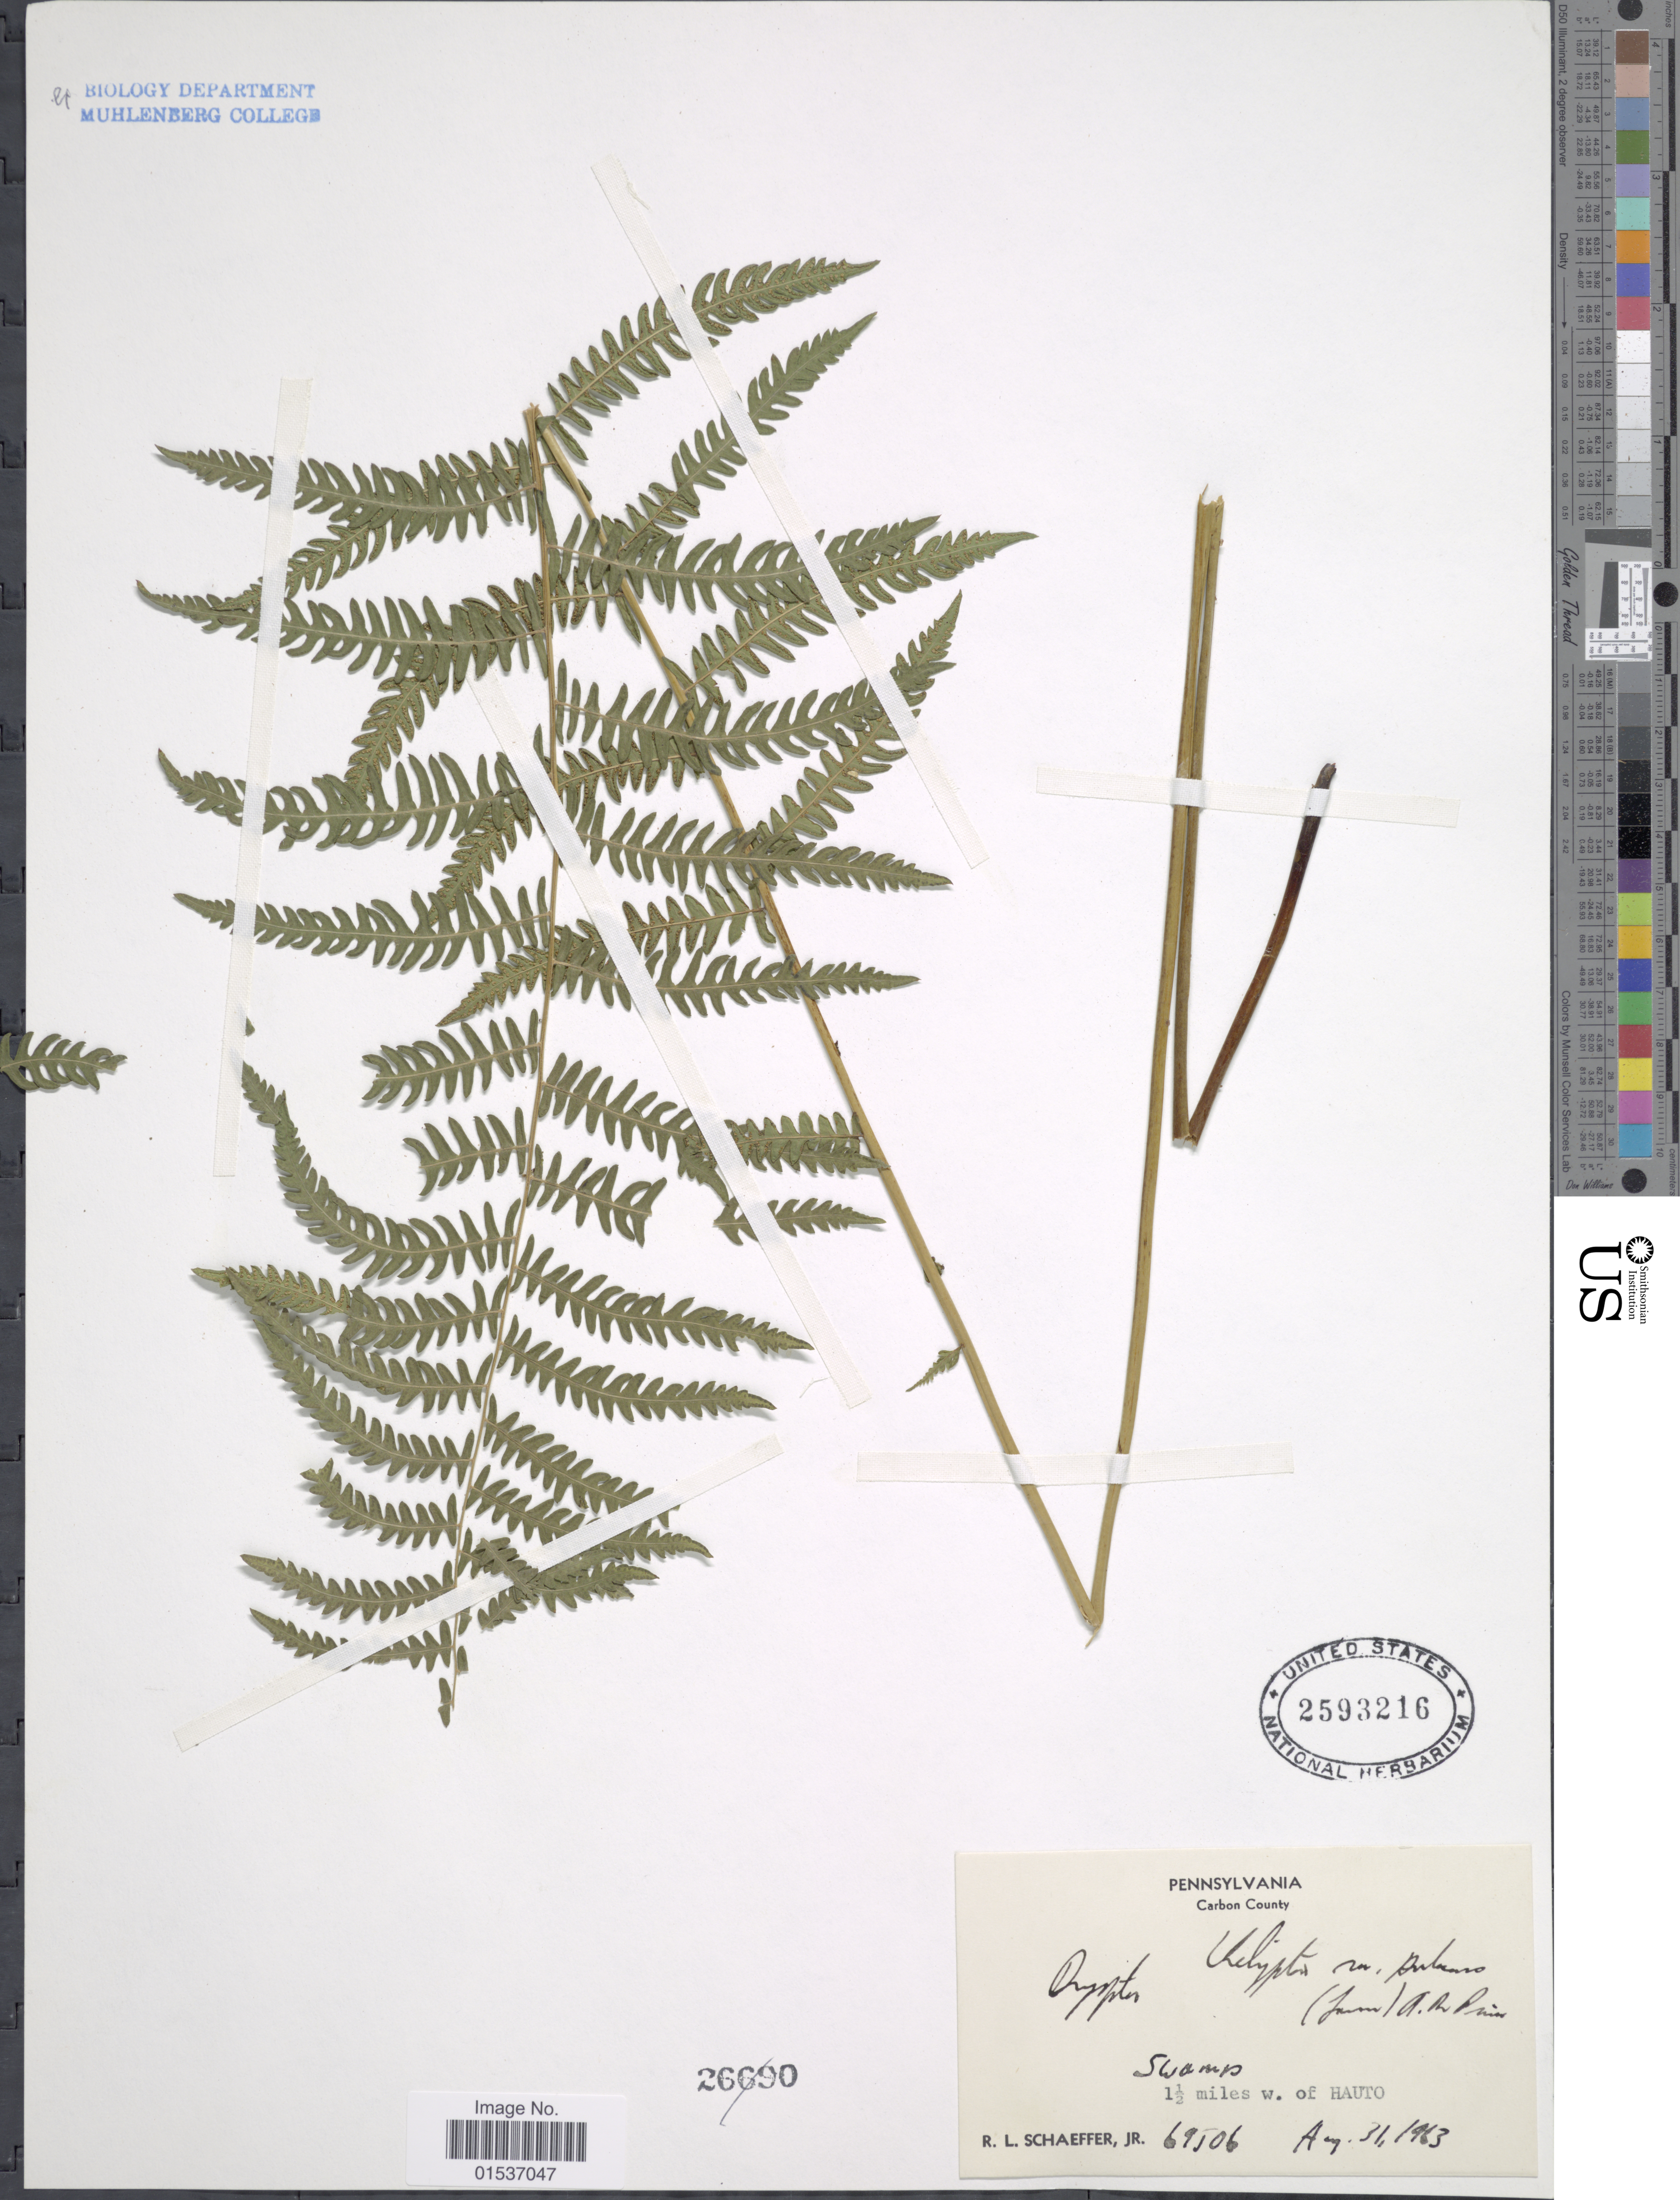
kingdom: Plantae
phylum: Tracheophyta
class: Polypodiopsida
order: Polypodiales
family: Thelypteridaceae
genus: Thelypteris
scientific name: Thelypteris palustris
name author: (Salisb.) Schott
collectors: R. L. Schaeffer Jr.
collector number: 69506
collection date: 1963-08-31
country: United States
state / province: Pennsylvania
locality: Pennsylvania, Carbon County. 1½ miles W. of Hauto.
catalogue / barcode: US 2593216